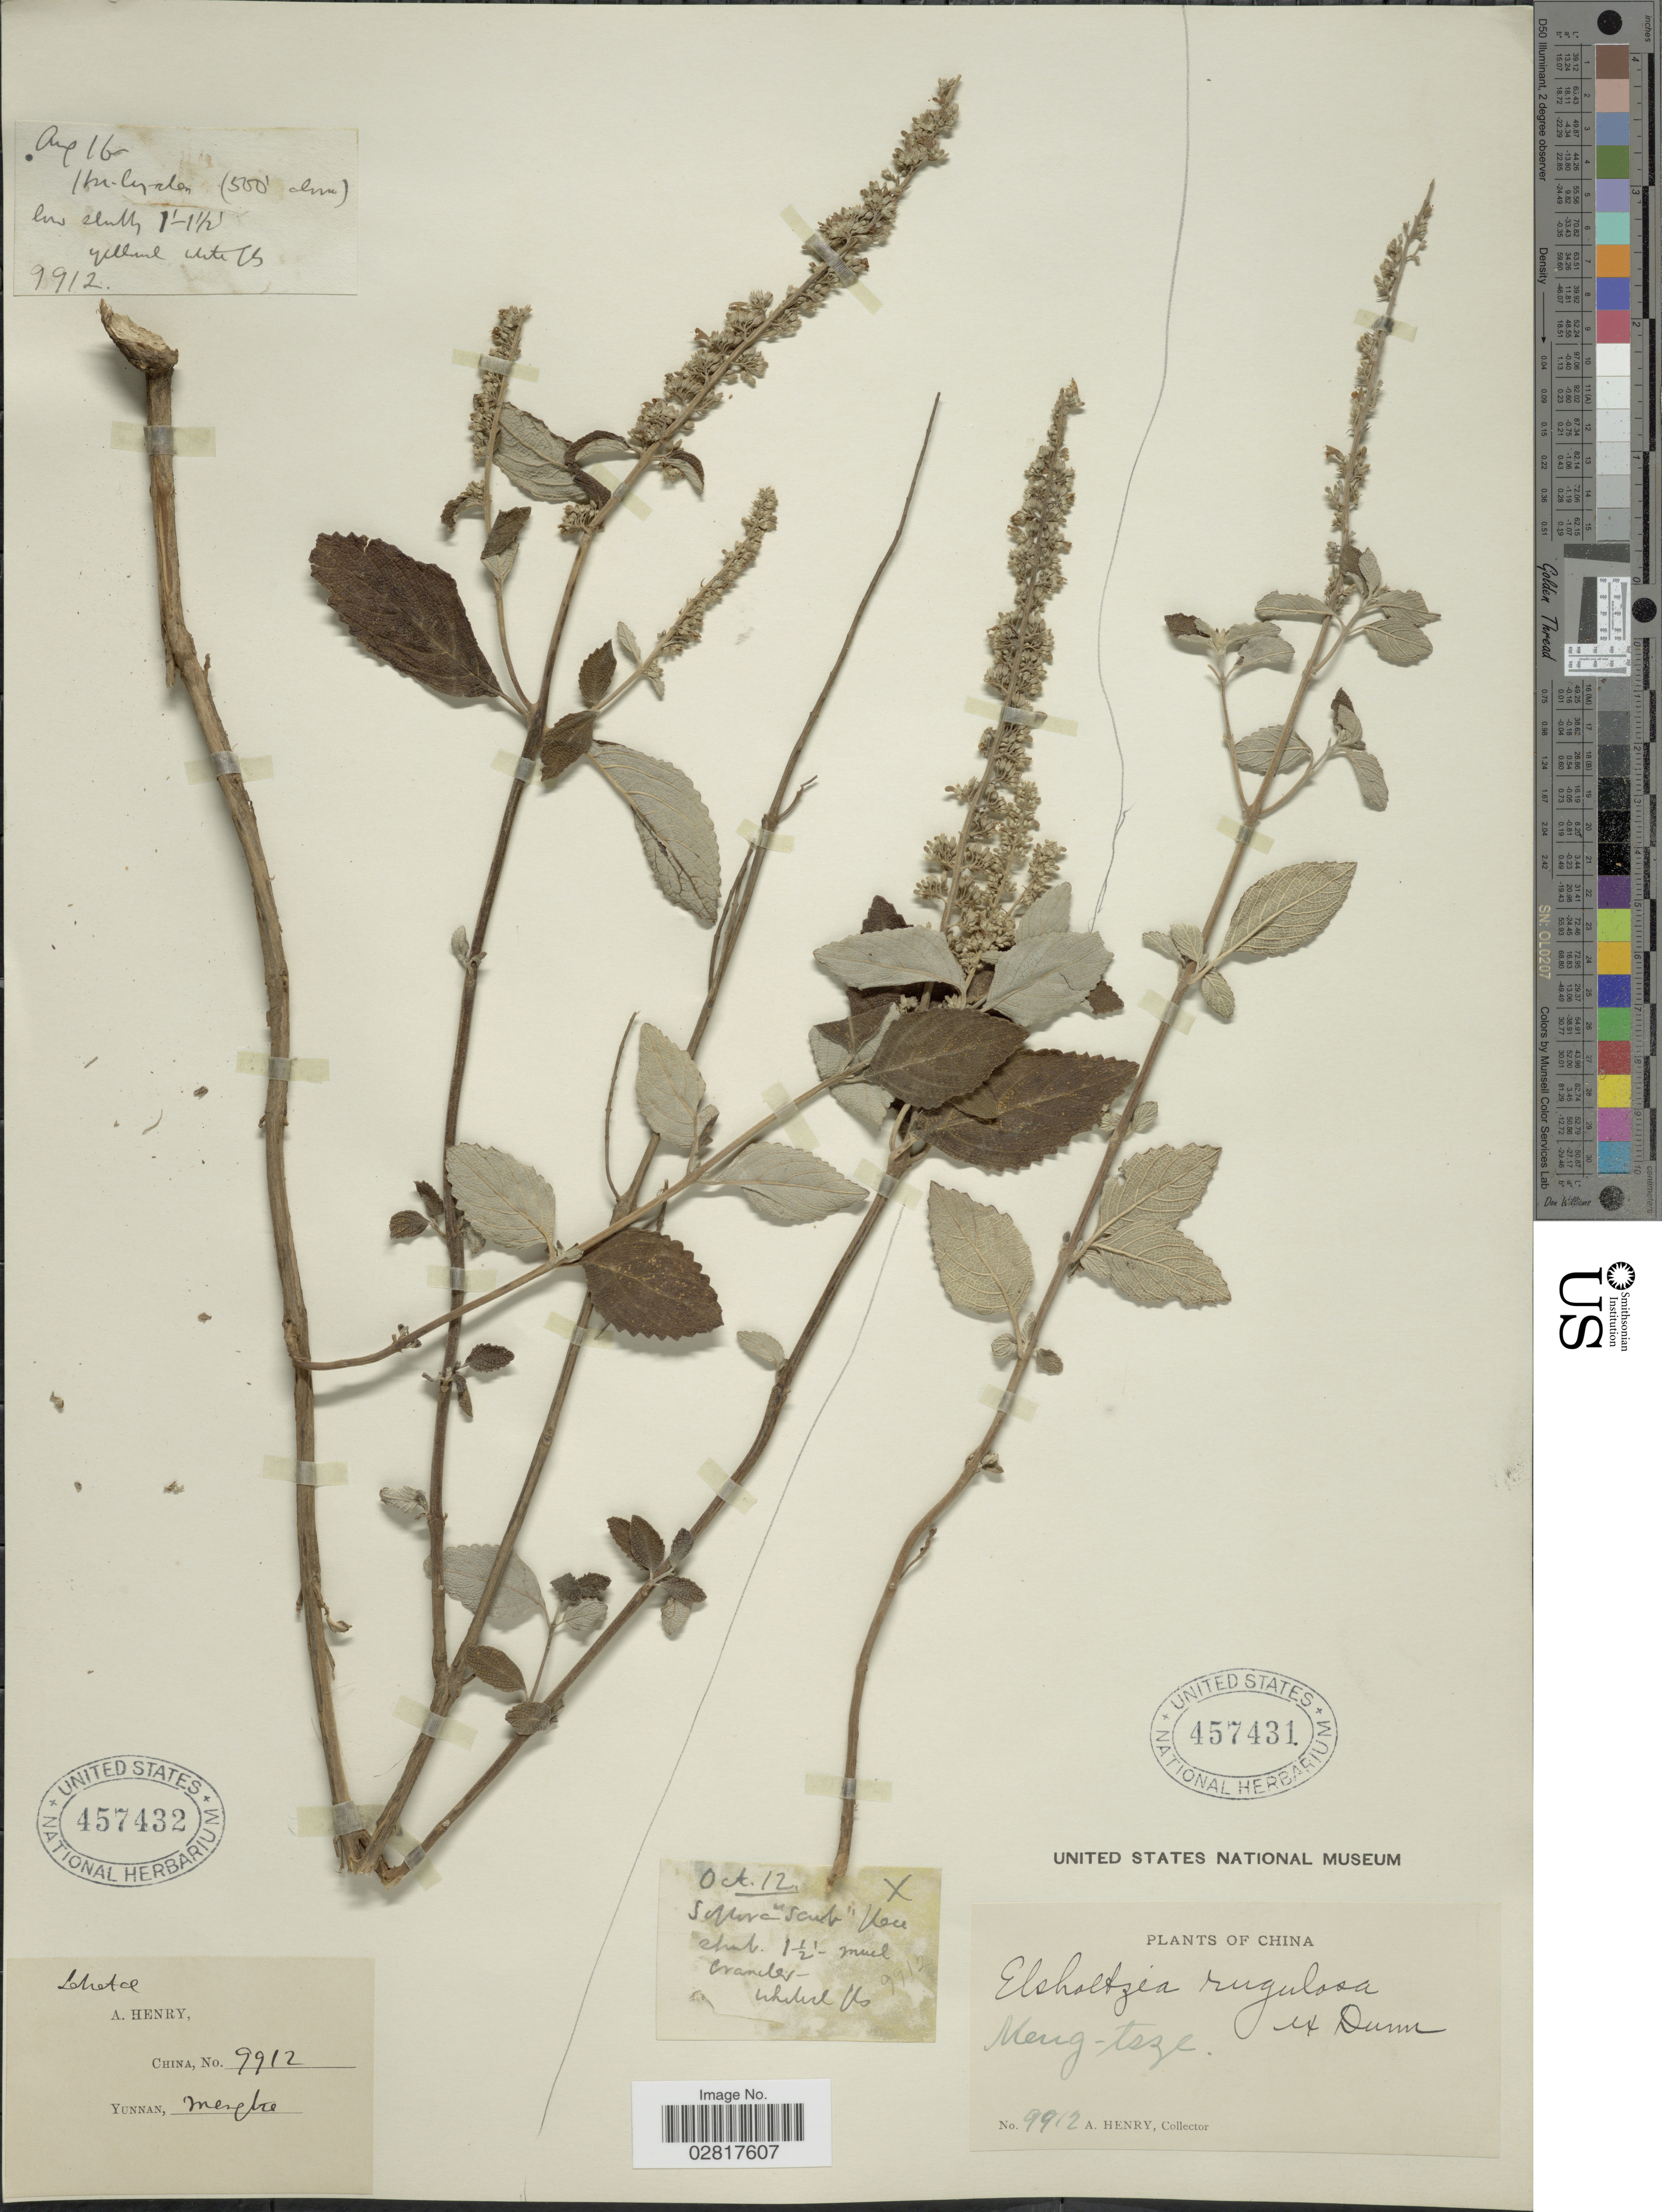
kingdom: Plantae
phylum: Tracheophyta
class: Magnoliopsida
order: Lamiales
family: Lamiaceae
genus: Elsholtzia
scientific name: Elsholtzia rugulosa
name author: Hemsl.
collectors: A. Henry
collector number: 9912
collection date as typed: Transcribed d/m/y: /8/16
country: China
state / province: Yunnan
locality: Mengtze. Lehetae. Hsi-ling-shan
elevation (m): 152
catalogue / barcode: US 457432